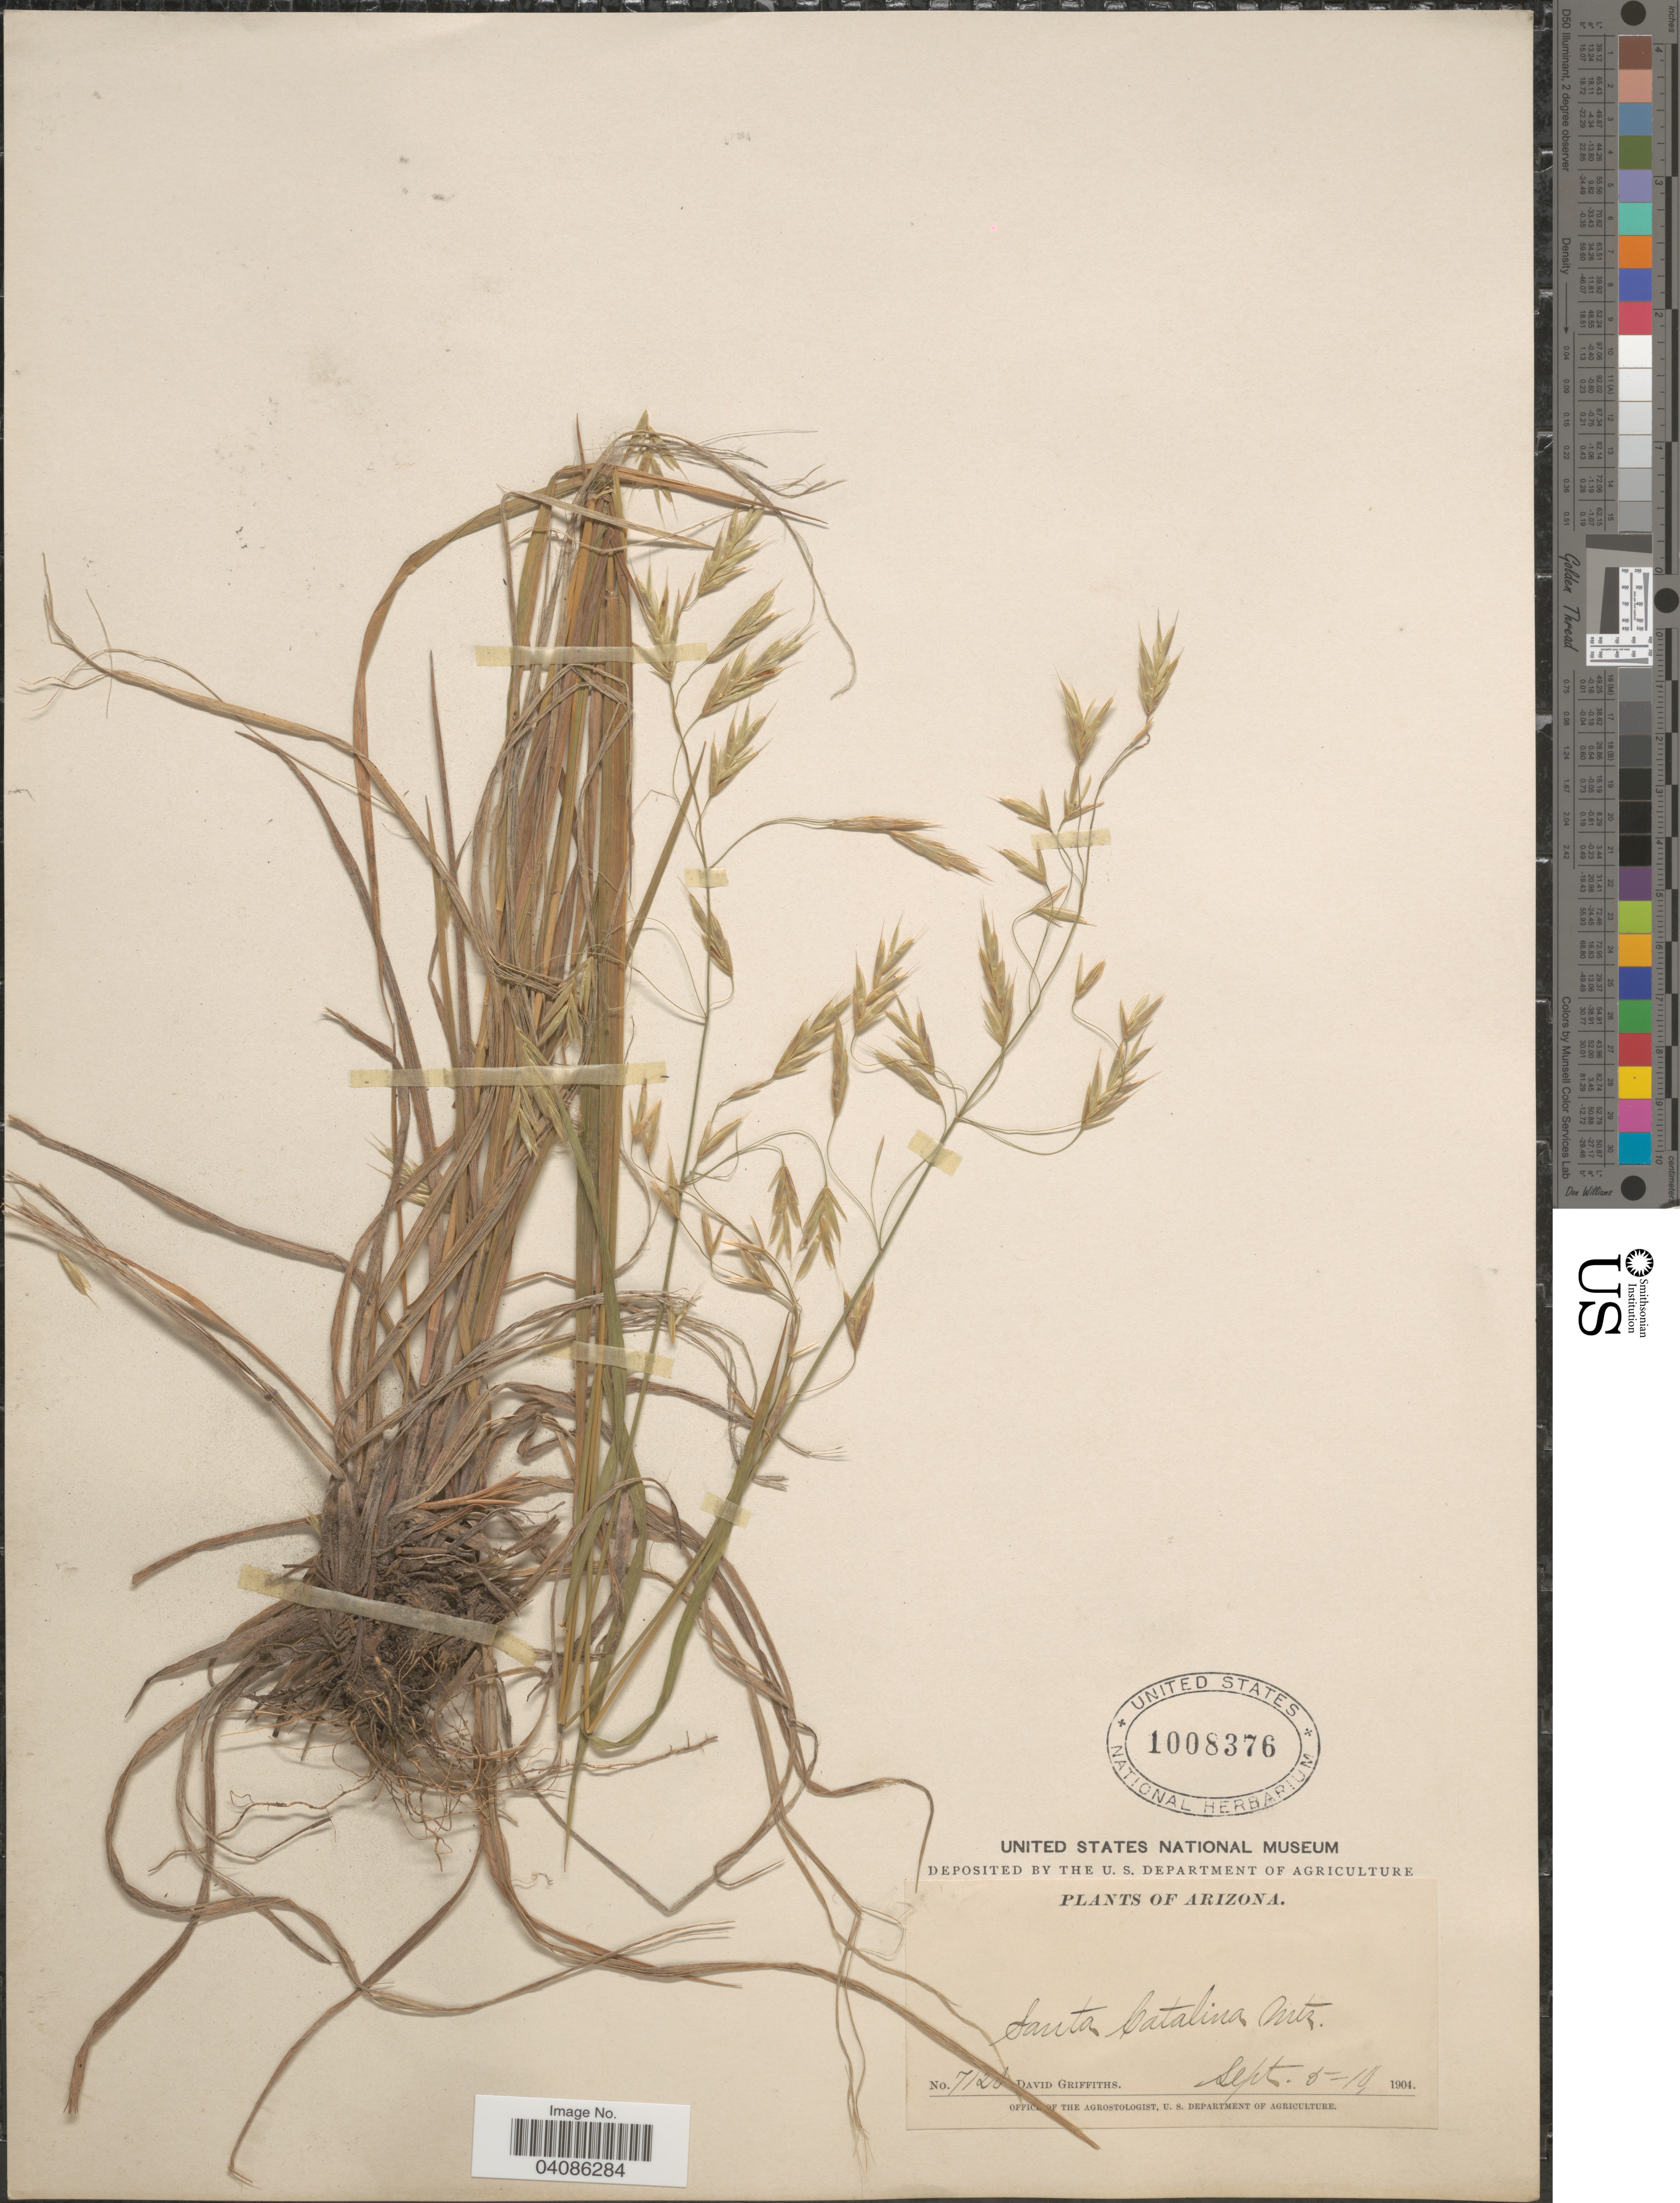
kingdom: Plantae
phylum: Tracheophyta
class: Liliopsida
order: Poales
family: Poaceae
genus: Bromus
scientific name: Bromus sp.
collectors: D. Griffiths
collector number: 7120*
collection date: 1904-09-05/1904-09-10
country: United States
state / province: Arizona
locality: Santa Catalina Mts.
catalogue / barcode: US 1008376